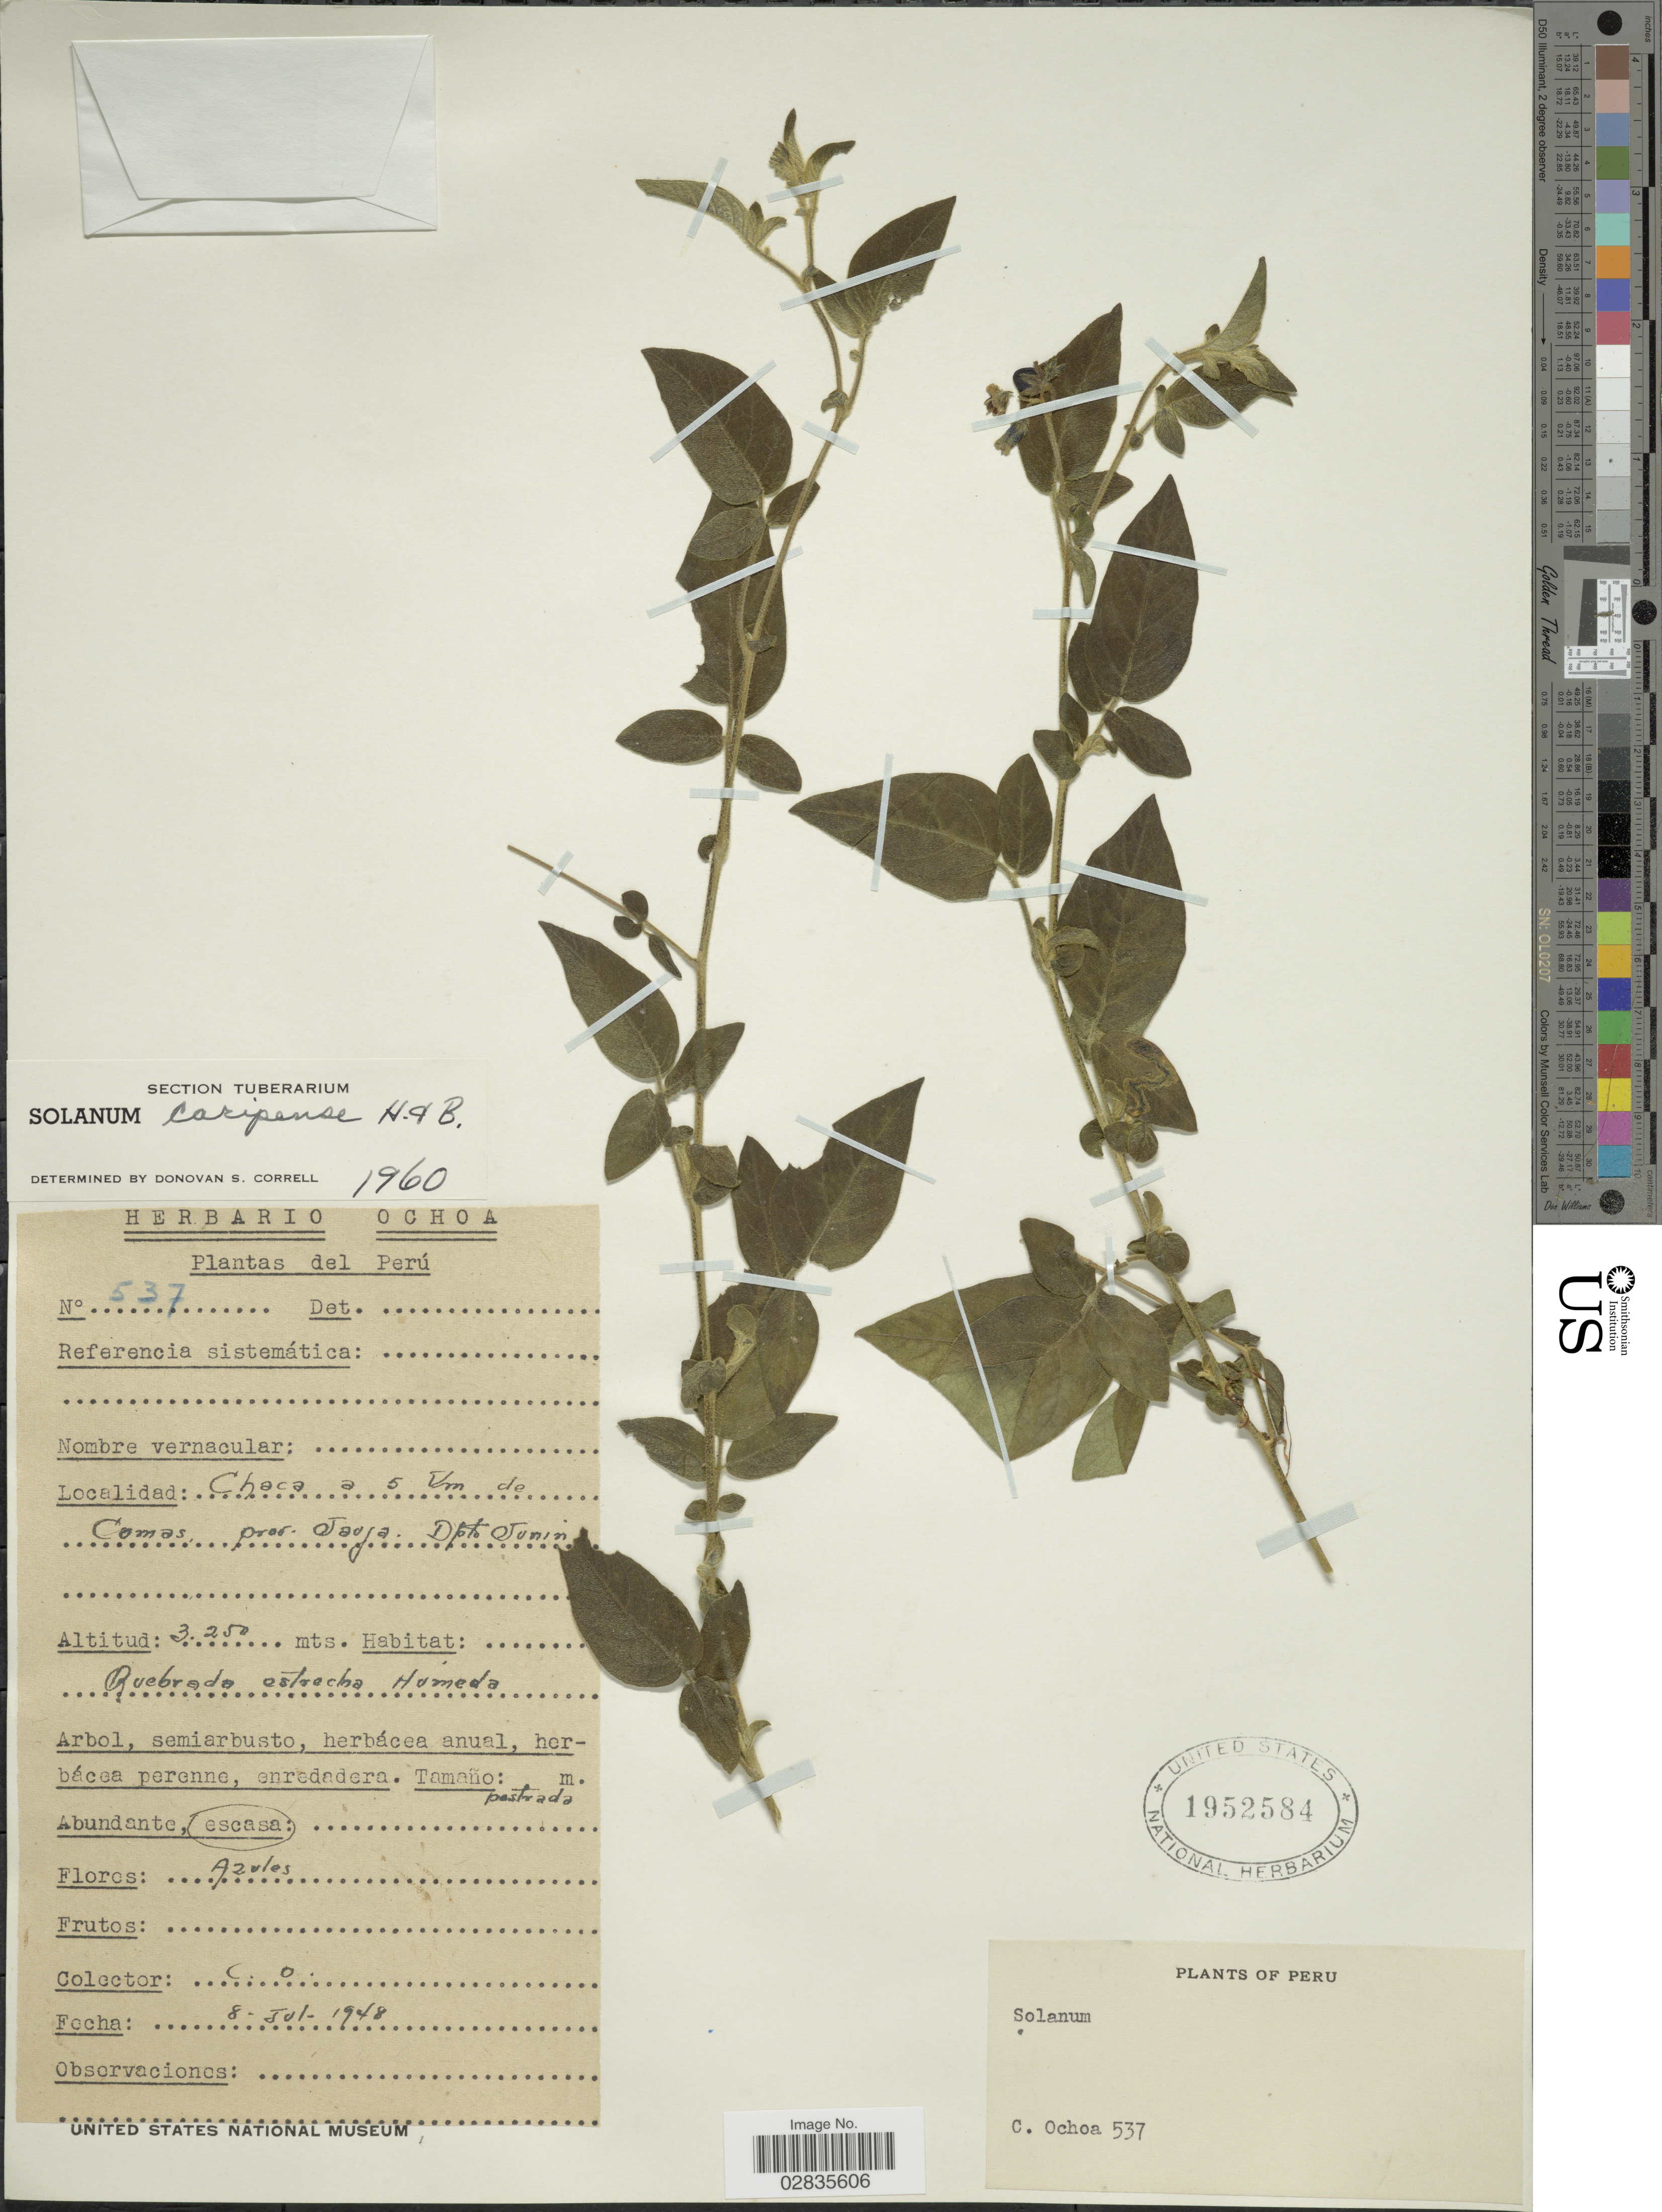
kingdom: Plantae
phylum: Tracheophyta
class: Magnoliopsida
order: Solanales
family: Solanaceae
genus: Solanum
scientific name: Solanum caripense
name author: Humb. & Bonpl. ex Dunal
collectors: C. Ochoa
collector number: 537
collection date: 1948-07-08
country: Peru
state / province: Junín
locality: Chaca a 5 km. de Comas, Prov. Jauja, Dpto. Junín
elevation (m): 3250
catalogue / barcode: US 1952584